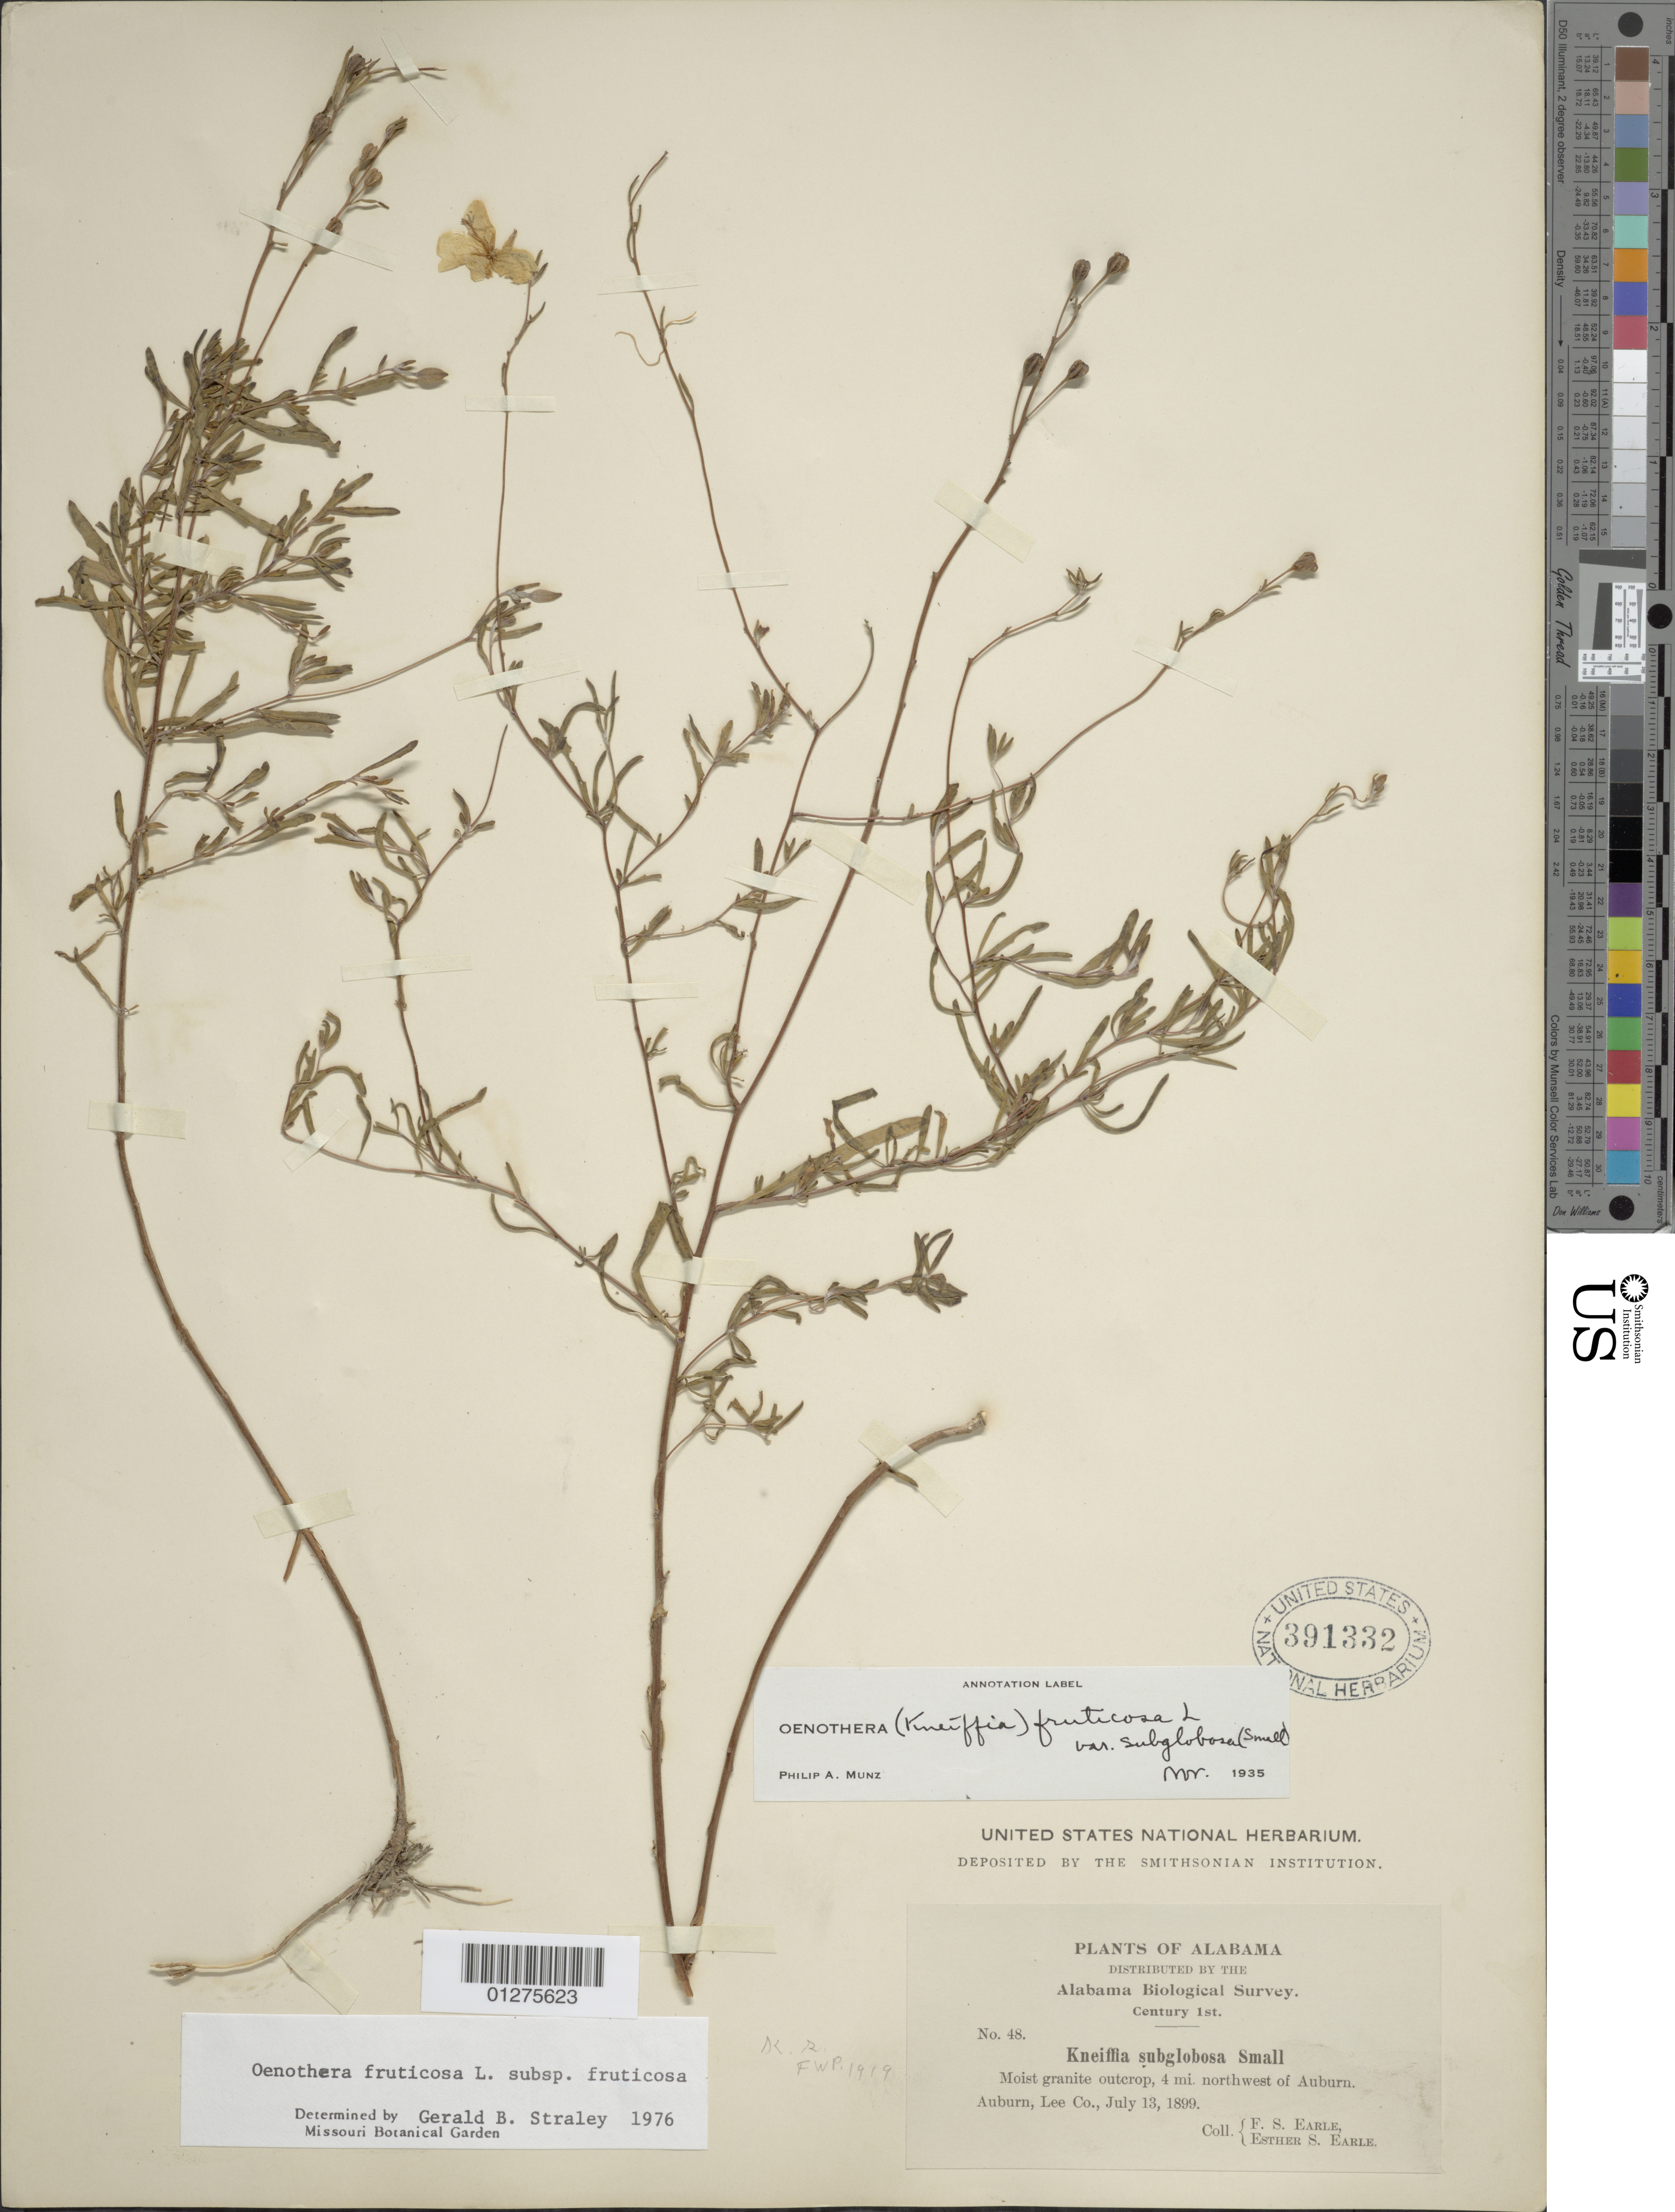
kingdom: Plantae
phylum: Tracheophyta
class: Magnoliopsida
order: Myrtales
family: Onagraceae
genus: Oenothera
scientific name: Oenothera fruticosa subsp. fruticosa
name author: L.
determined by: Straley, G. B.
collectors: F. S. Earle & E. S. Earle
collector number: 48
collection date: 1899-07-13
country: United States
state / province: Alabama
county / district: Lee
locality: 4 mile nortwest of Auburn.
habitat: Most granite outcrop.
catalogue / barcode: US 391332